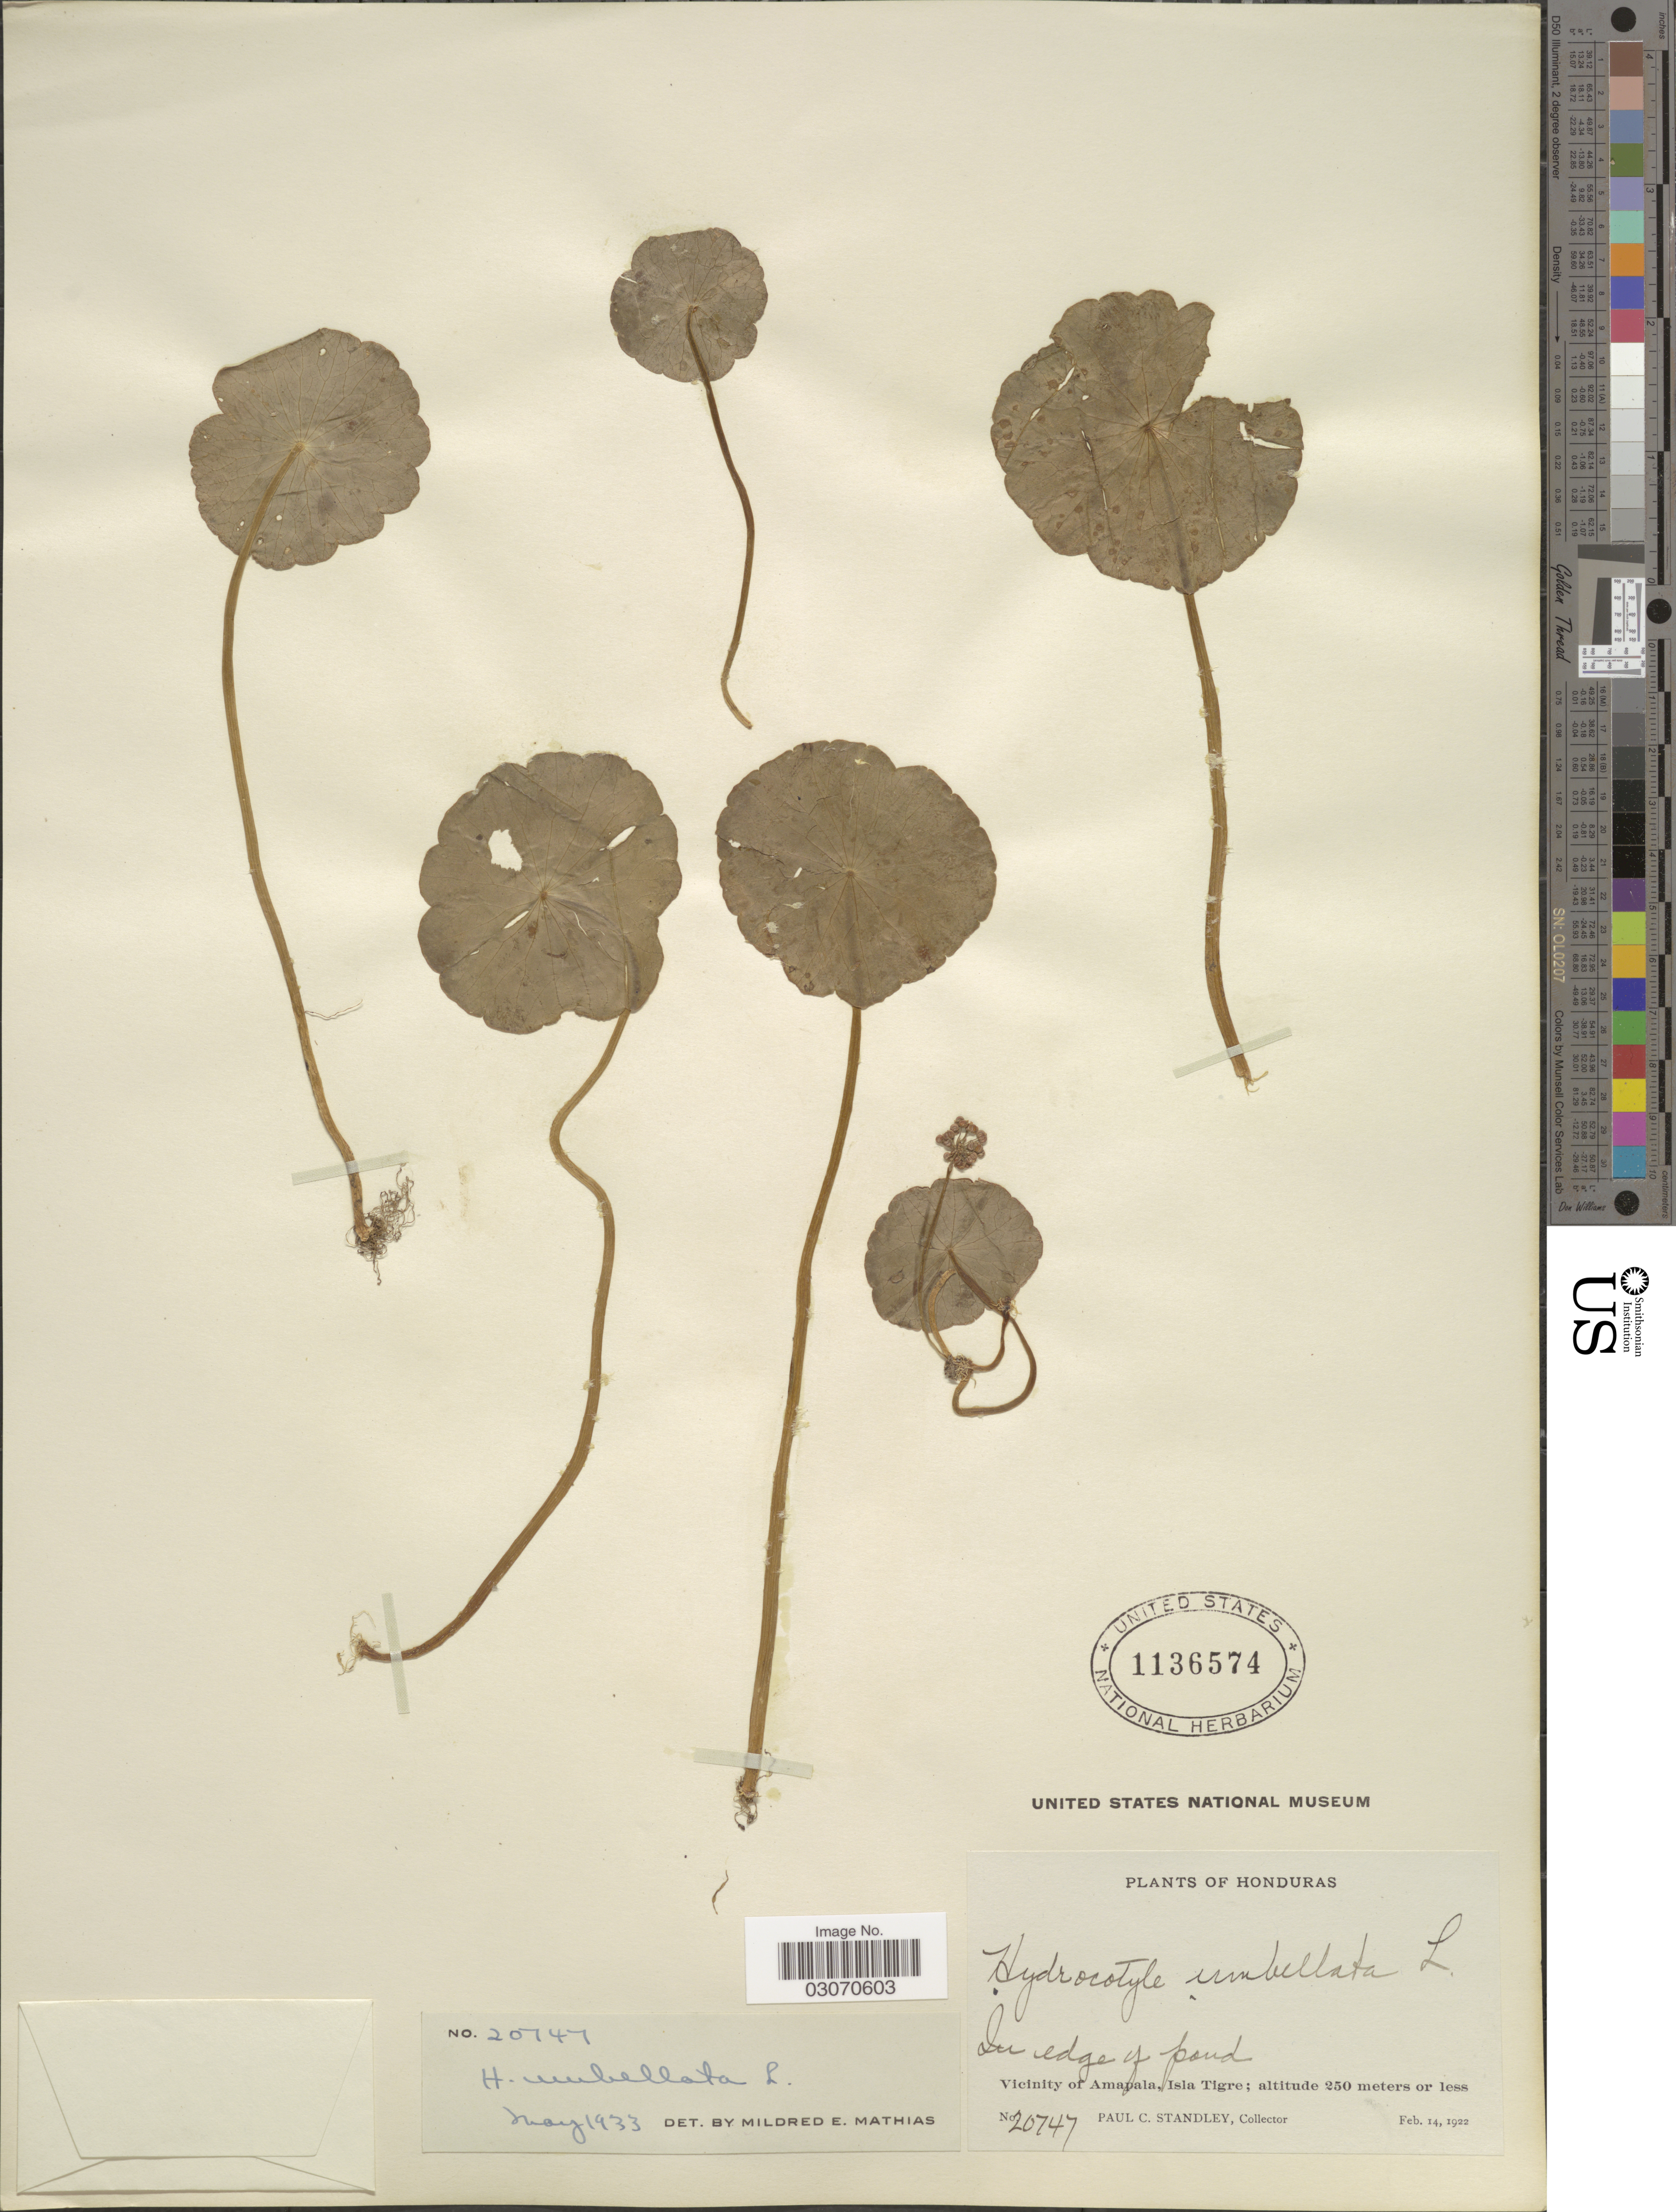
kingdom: Plantae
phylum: Tracheophyta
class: Magnoliopsida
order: Apiales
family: Araliaceae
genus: Hydrocotyle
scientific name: Hydrocotyle umbellata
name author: L.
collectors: P. C. Standley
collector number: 20747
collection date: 1922-02-14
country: Honduras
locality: Vicinity of Amapala, Isla Tigre.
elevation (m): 250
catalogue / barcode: US 1136574